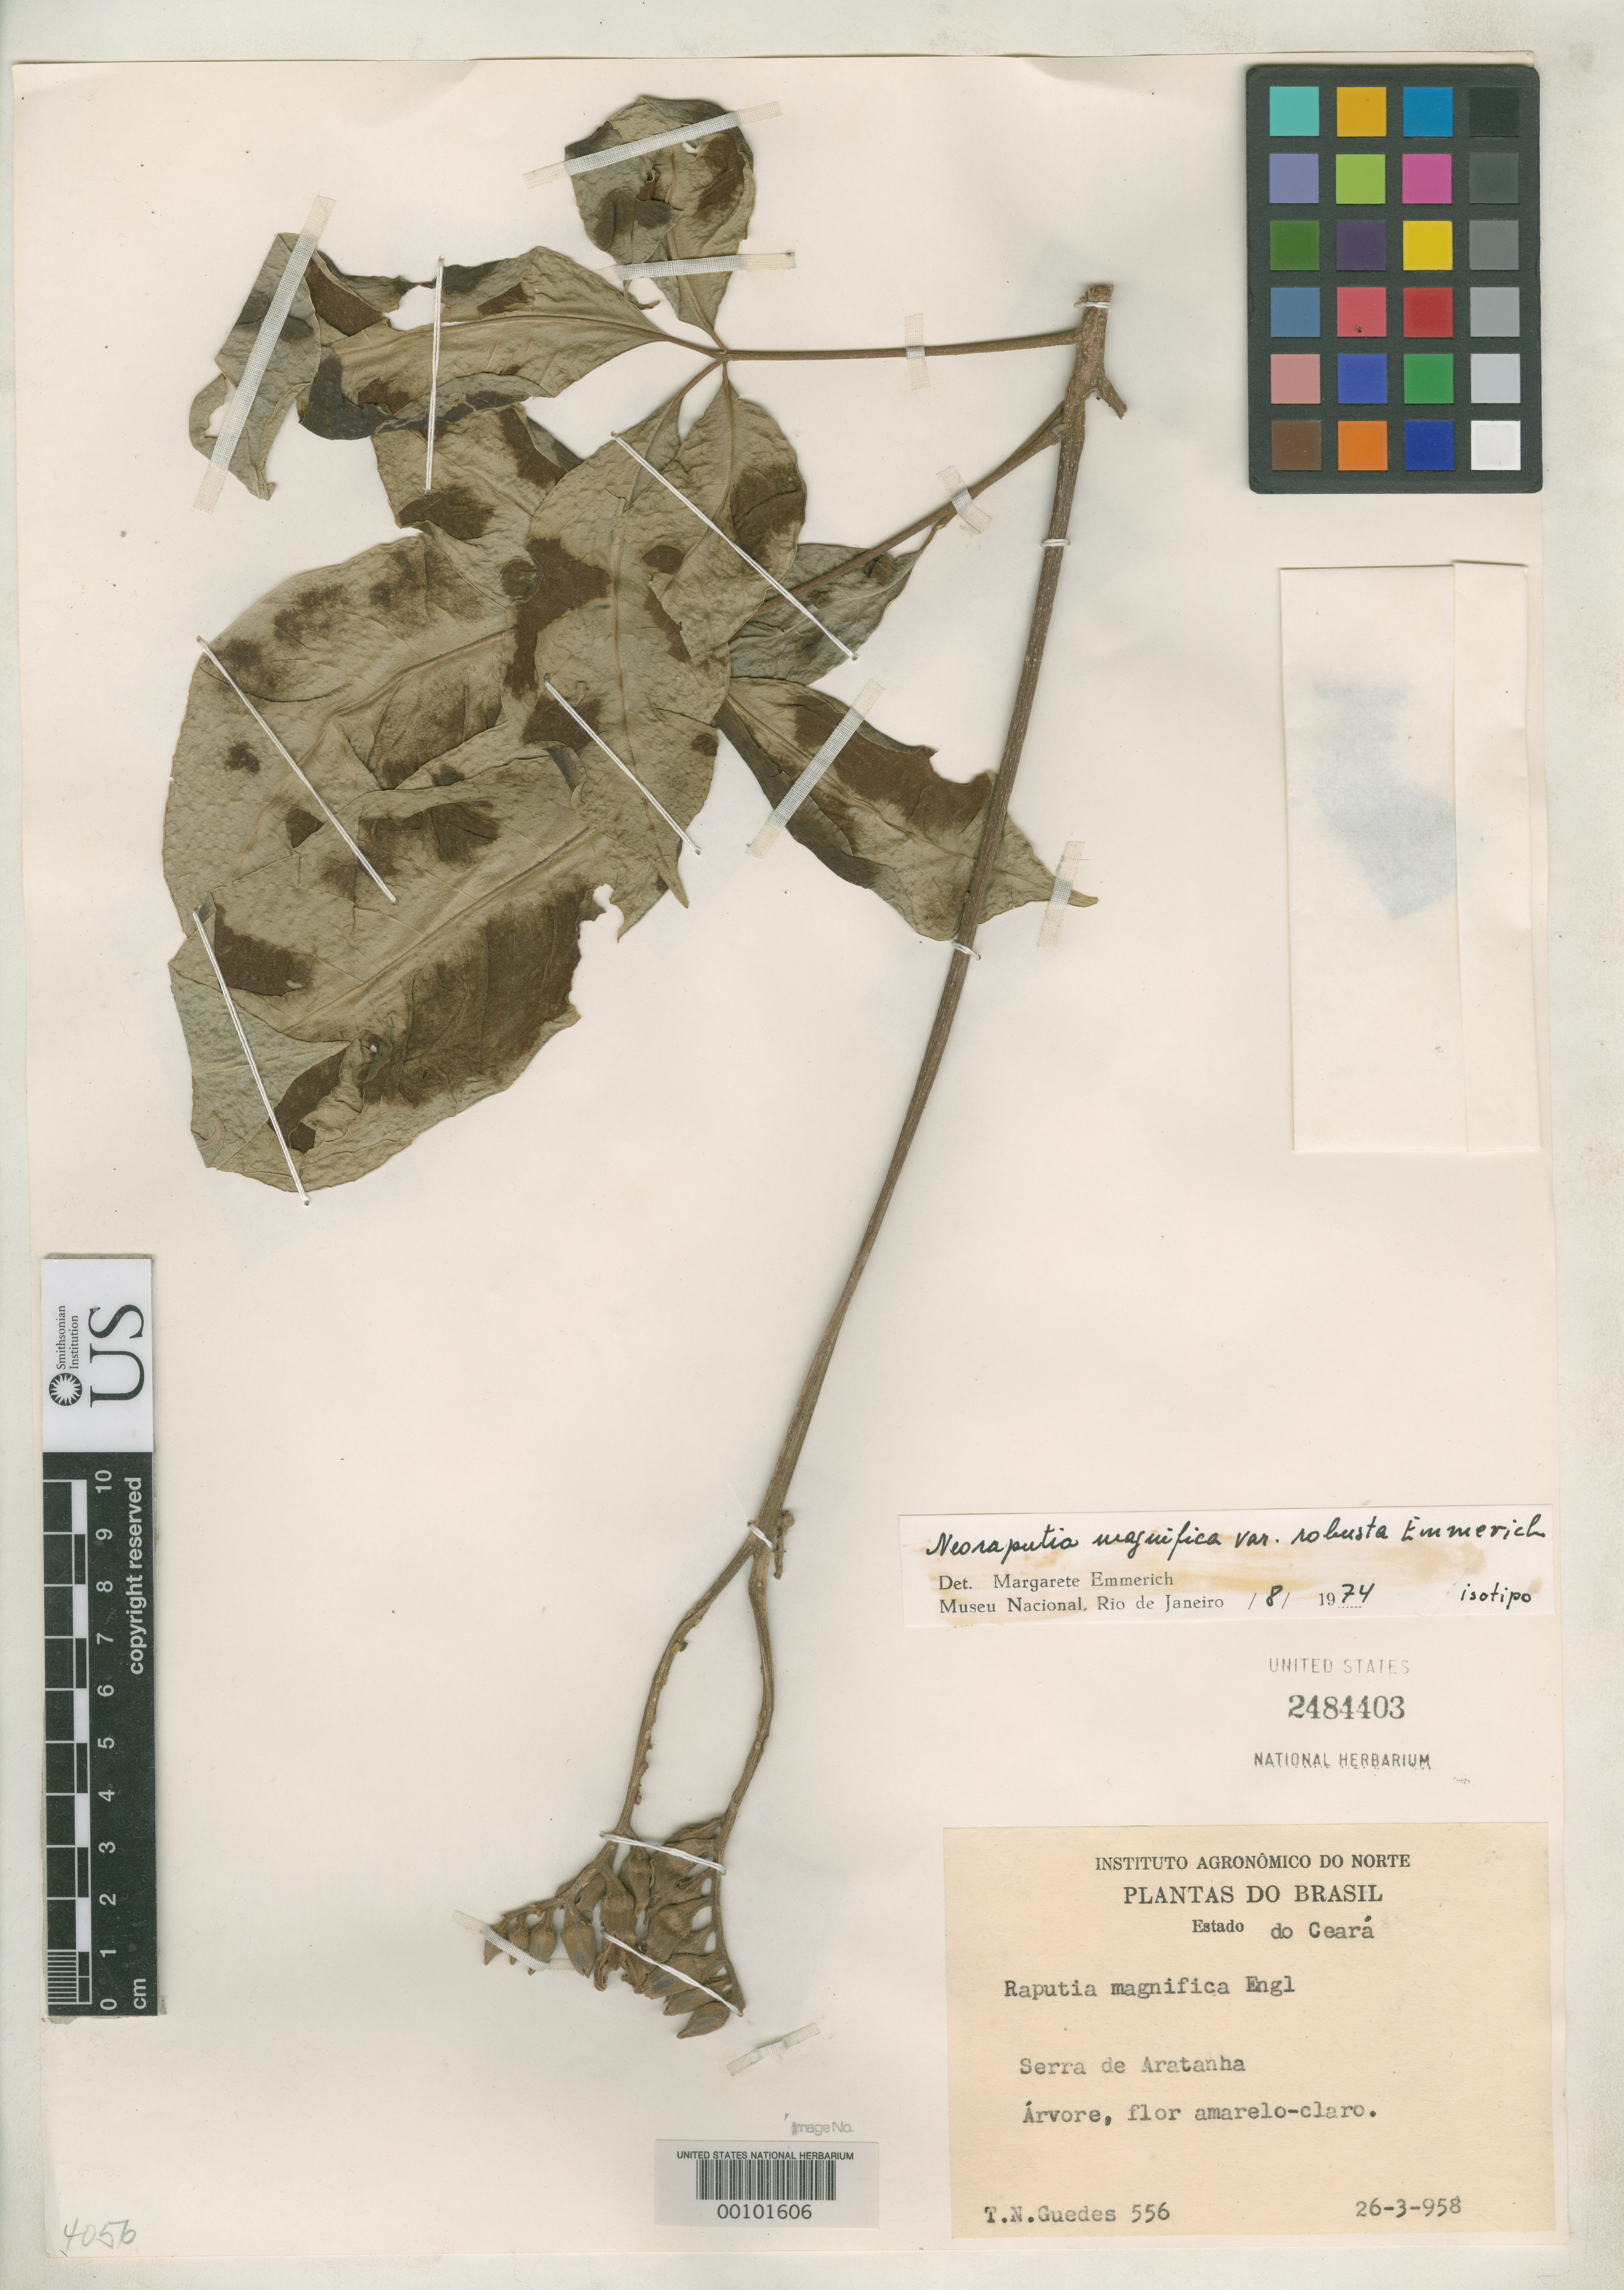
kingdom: Plantae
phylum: Tracheophyta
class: Magnoliopsida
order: Sapindales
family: Rutaceae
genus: Neoraputia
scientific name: Neoraputia magnifica var. robusta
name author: Emmerich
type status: Isotype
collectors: T. Guedes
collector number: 556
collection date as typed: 26 May 1958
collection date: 1958-05-26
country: Brazil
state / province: Ceará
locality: Serra de Aratanha.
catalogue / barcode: US 2484403